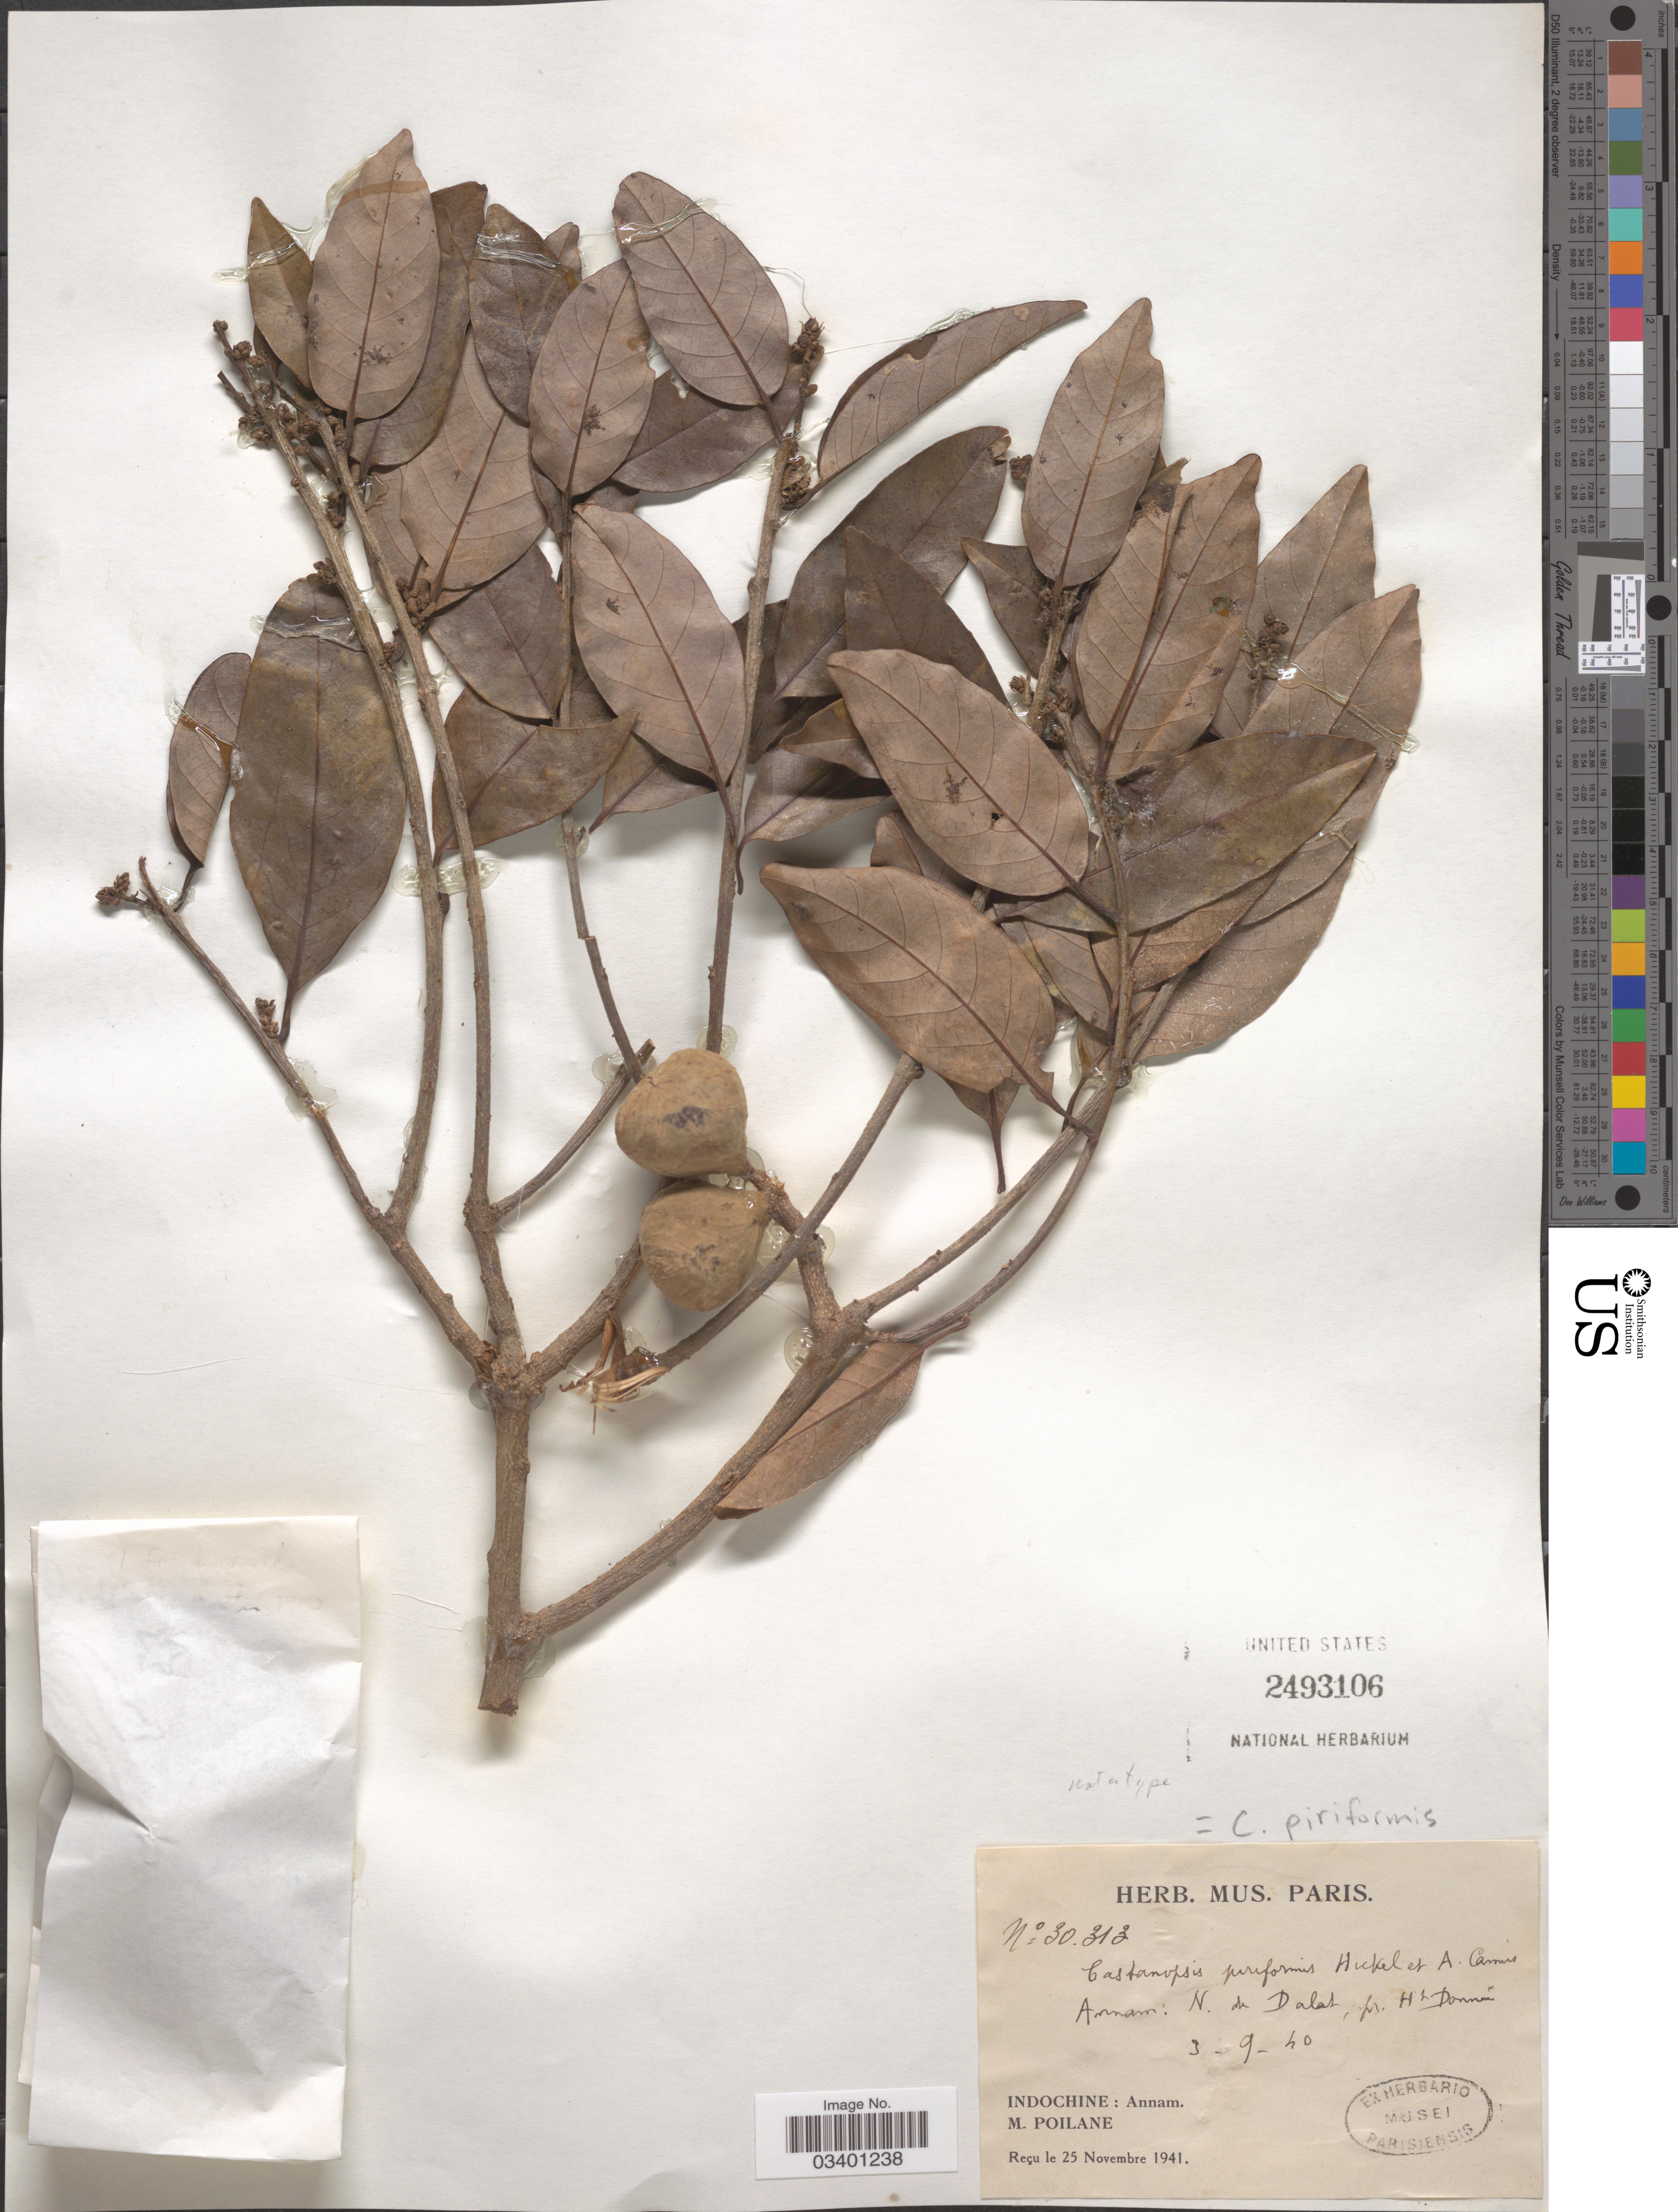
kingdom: Plantae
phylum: Tracheophyta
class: Magnoliopsida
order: Fagales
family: Fagaceae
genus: Castanopsis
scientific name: Castanopsis piriformis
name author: Hickel & A. Camus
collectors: M. Poilane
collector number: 30313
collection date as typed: Transcribed d/m/y: 3/9/40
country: Vietnam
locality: Annam: N. de Dalat, pr. Ht. Donaï. Indochine.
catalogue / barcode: US 2493106